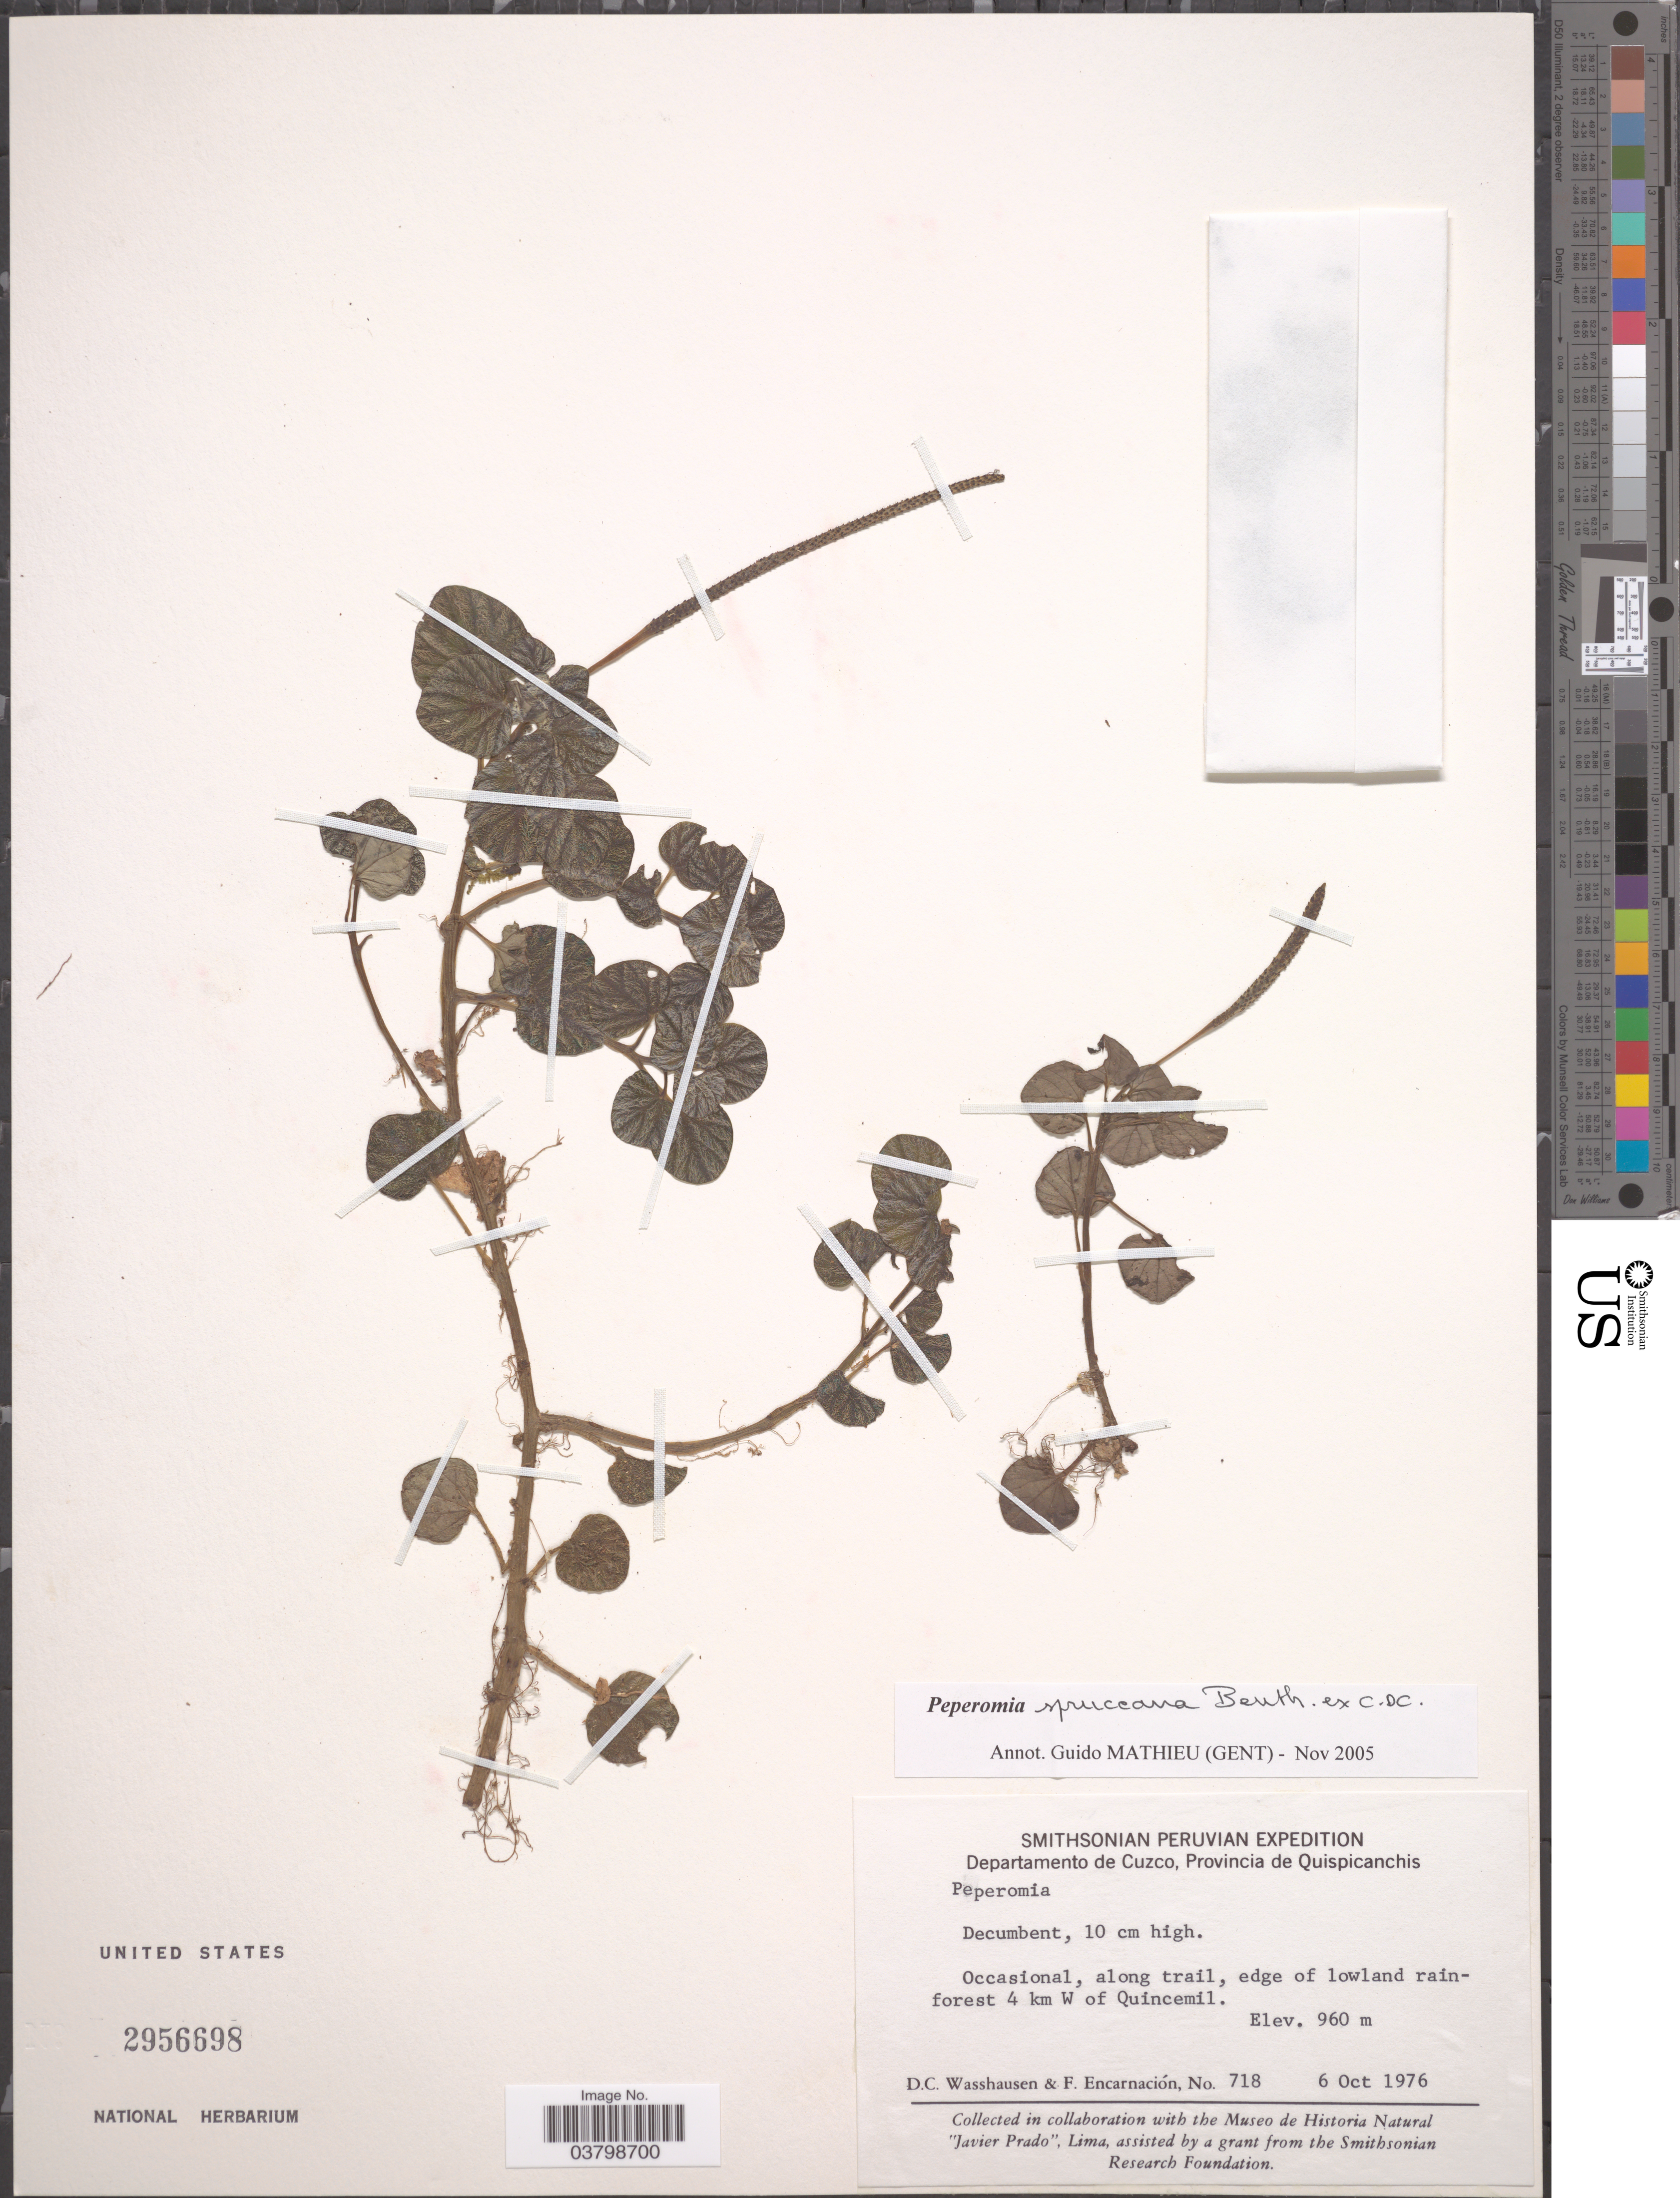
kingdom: Plantae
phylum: Tracheophyta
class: Magnoliopsida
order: Piperales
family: Piperaceae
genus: Peperomia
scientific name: Peperomia spruceana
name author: Benth. ex C. DC.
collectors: D. C. Wasshausen & F. Encarnación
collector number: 718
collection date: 1976-10-06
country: Peru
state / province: Cusco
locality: Departamento de Cuzco, Provincia de Quispicanchis. Along trail, edge of lowland rainforest 4 km W of Quincemil.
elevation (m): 960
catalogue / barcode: US 2956698